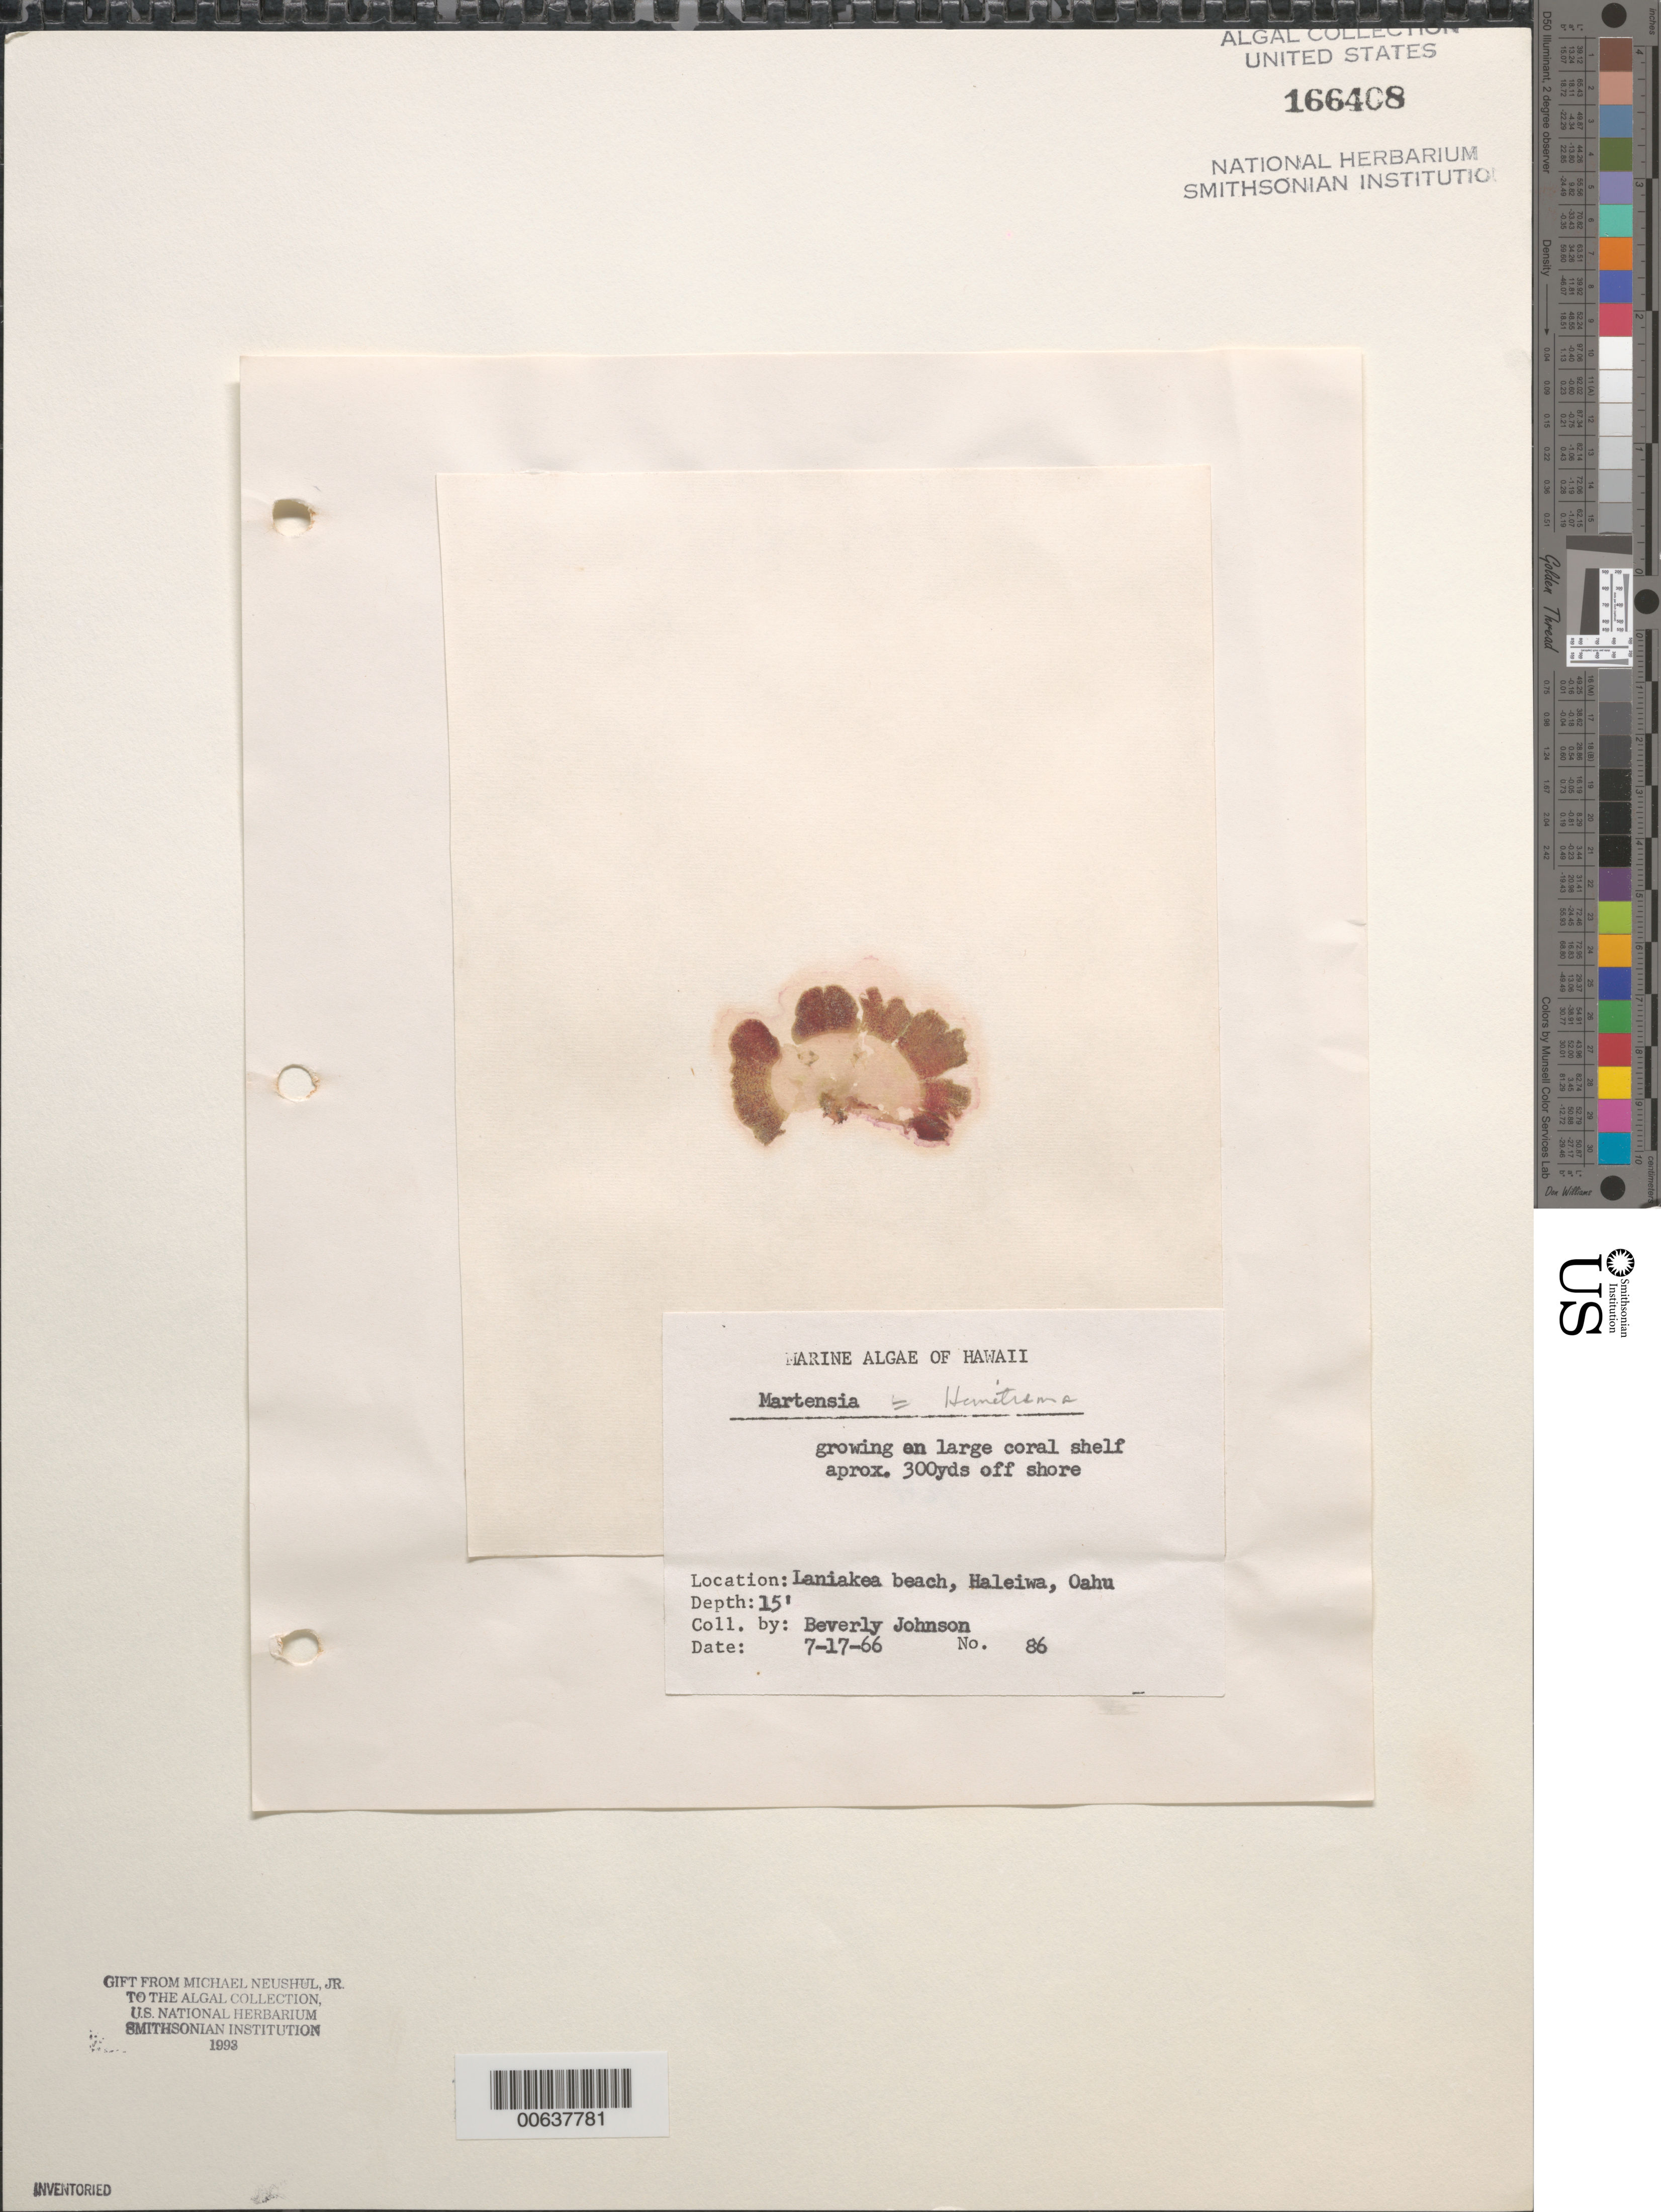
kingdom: Plantae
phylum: Rhodophyta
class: Florideophyceae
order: Ceramiales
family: Delesseriaceae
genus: Hemitrema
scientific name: Hemitrema sp.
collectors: B. Johnson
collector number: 86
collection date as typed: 17 Jul 1966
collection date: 1966-07-17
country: United States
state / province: Hawaii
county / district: Honolulu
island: Oahu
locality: Haleiwa, Laniakea Beach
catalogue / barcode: US 166408